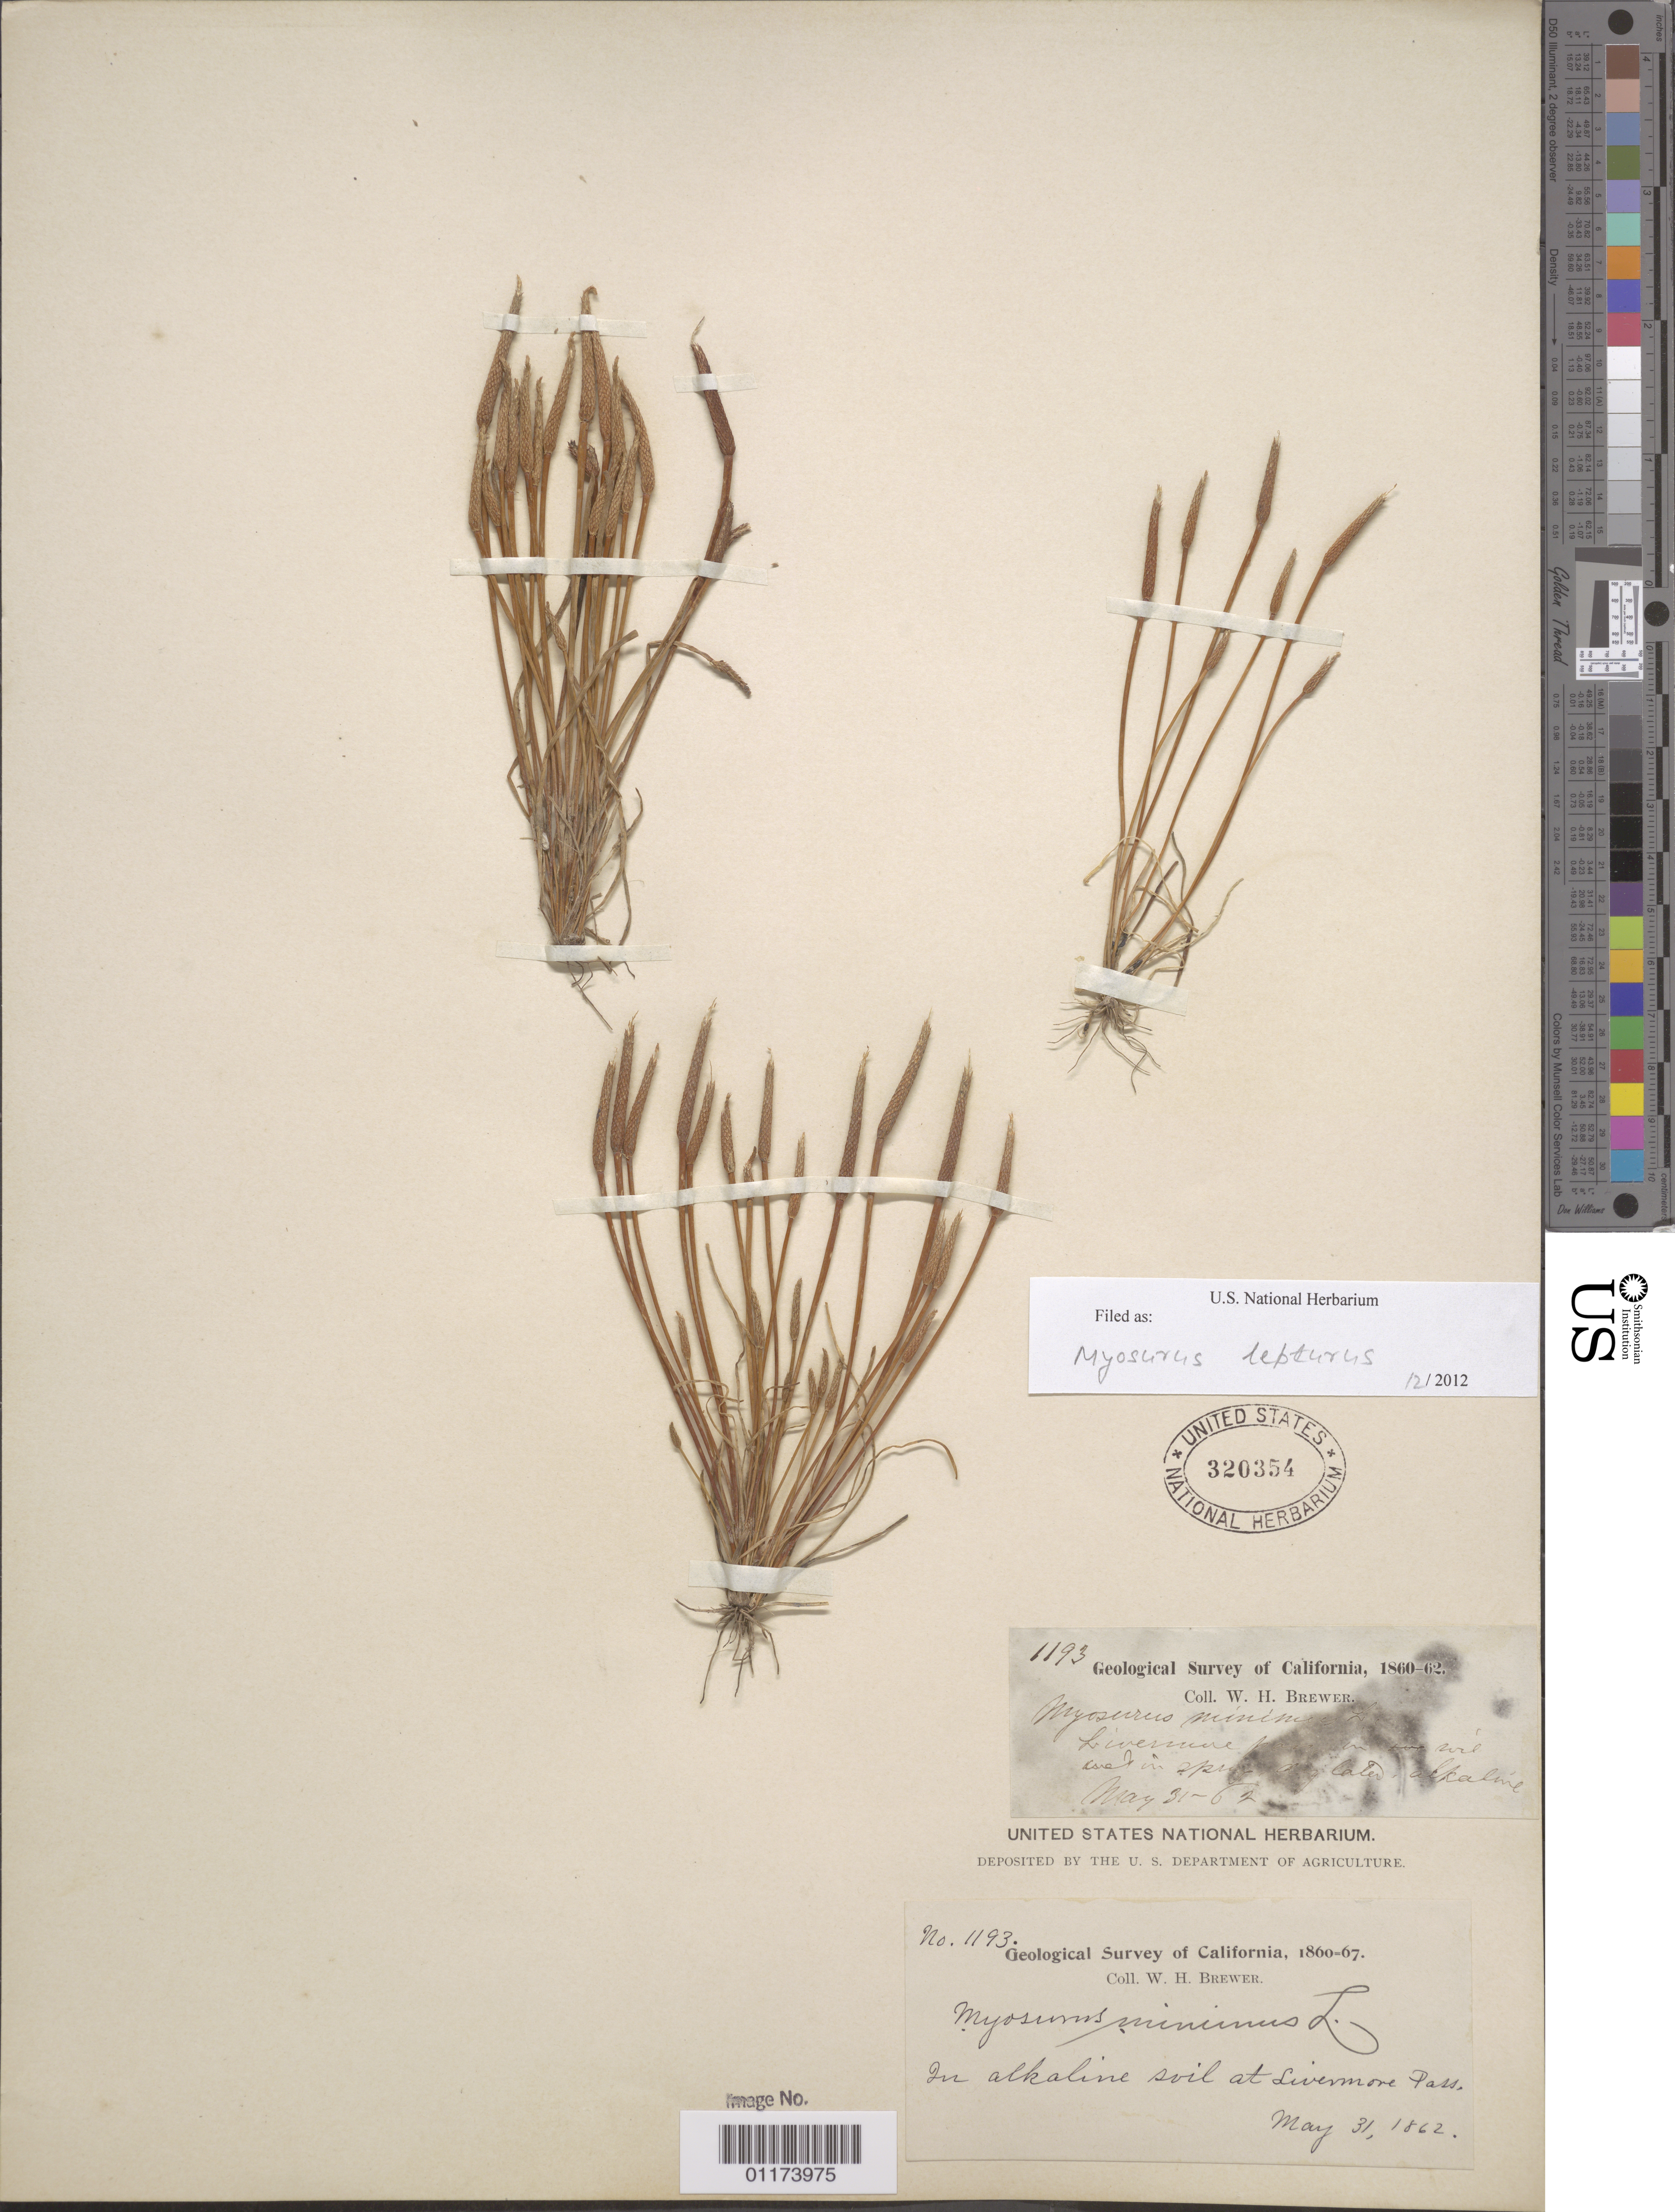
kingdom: Plantae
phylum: Tracheophyta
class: Magnoliopsida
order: Ranunculales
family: Ranunculaceae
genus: Myosurus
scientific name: Myosurus lepturus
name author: (A. Gray) Howell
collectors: W. H. Brewer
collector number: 1193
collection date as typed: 31 May 1862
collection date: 1862-05-31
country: United States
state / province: California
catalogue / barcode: US 320354